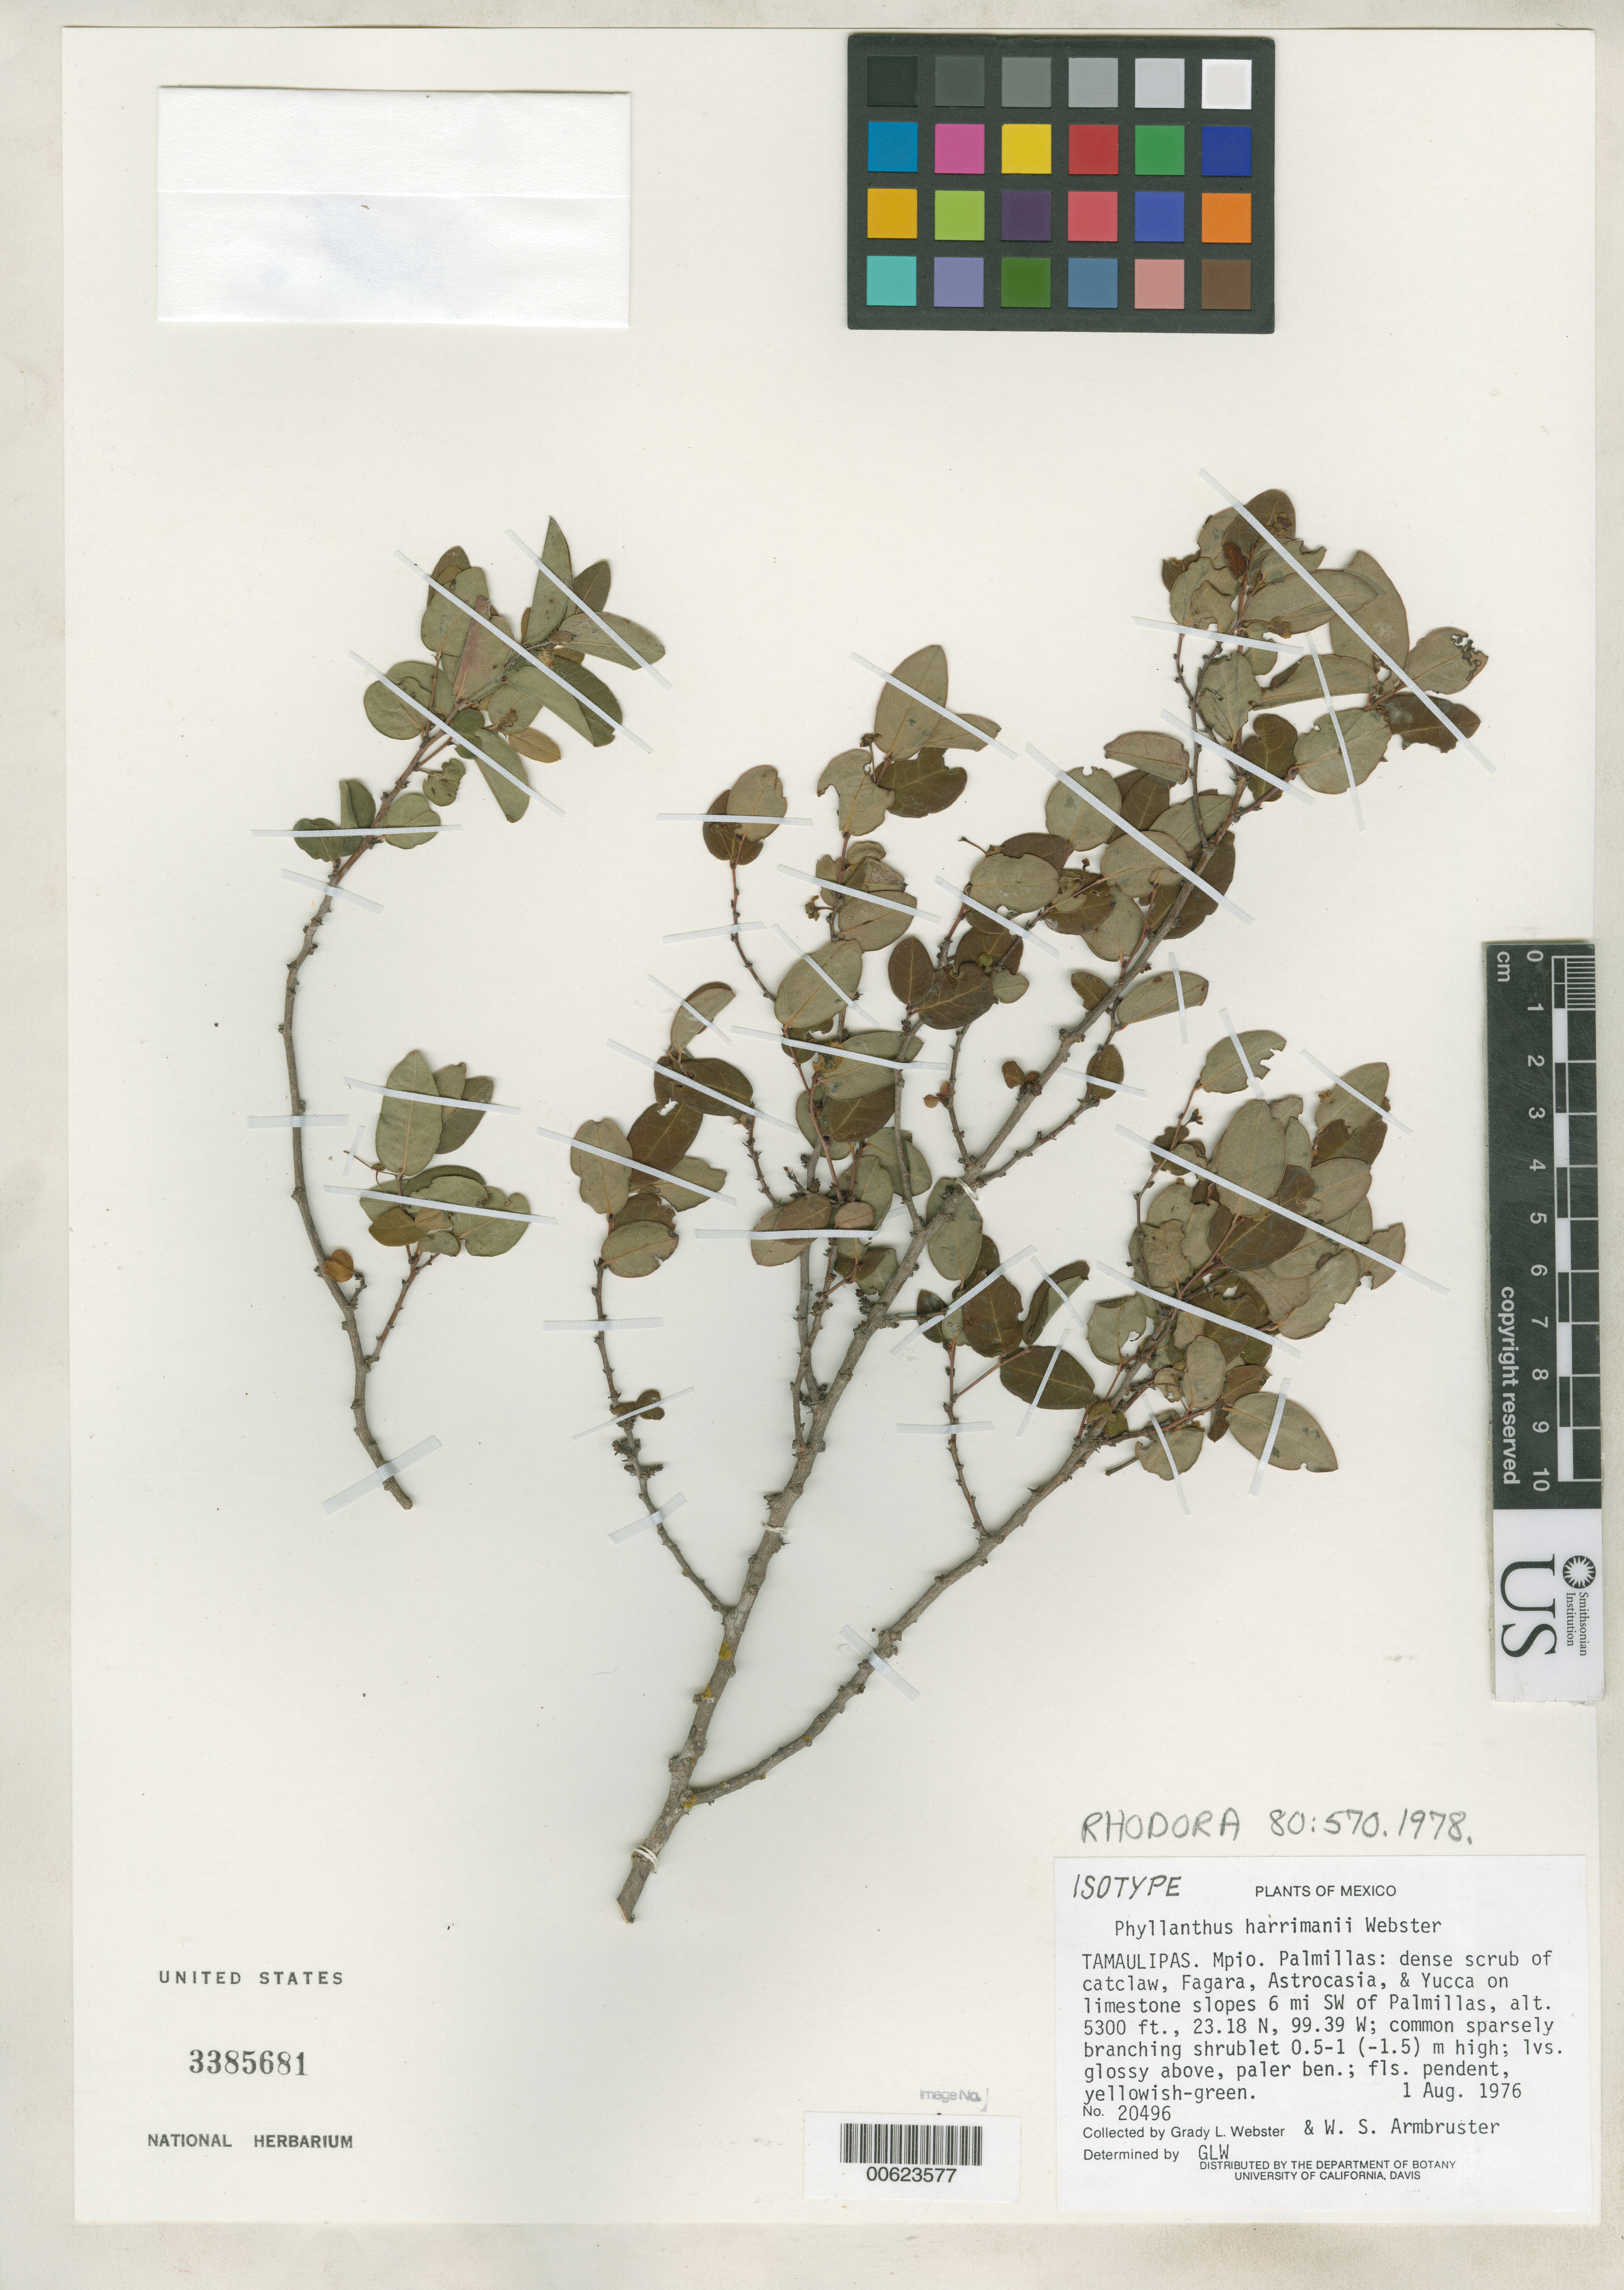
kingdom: Plantae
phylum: Tracheophyta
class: Magnoliopsida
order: Malpighiales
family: Phyllanthaceae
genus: Phyllanthus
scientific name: Phyllanthus harrimanii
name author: G.L. Webster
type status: Isotype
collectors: G. L. Webster & W. S. Armbruster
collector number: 20496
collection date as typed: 01 Aug 1976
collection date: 1976-08-01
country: Mexico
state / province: Tamaulipas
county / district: Palmillas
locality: Limestone slopes 6 mi SW of Palmillas.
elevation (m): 1615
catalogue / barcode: US 3385681